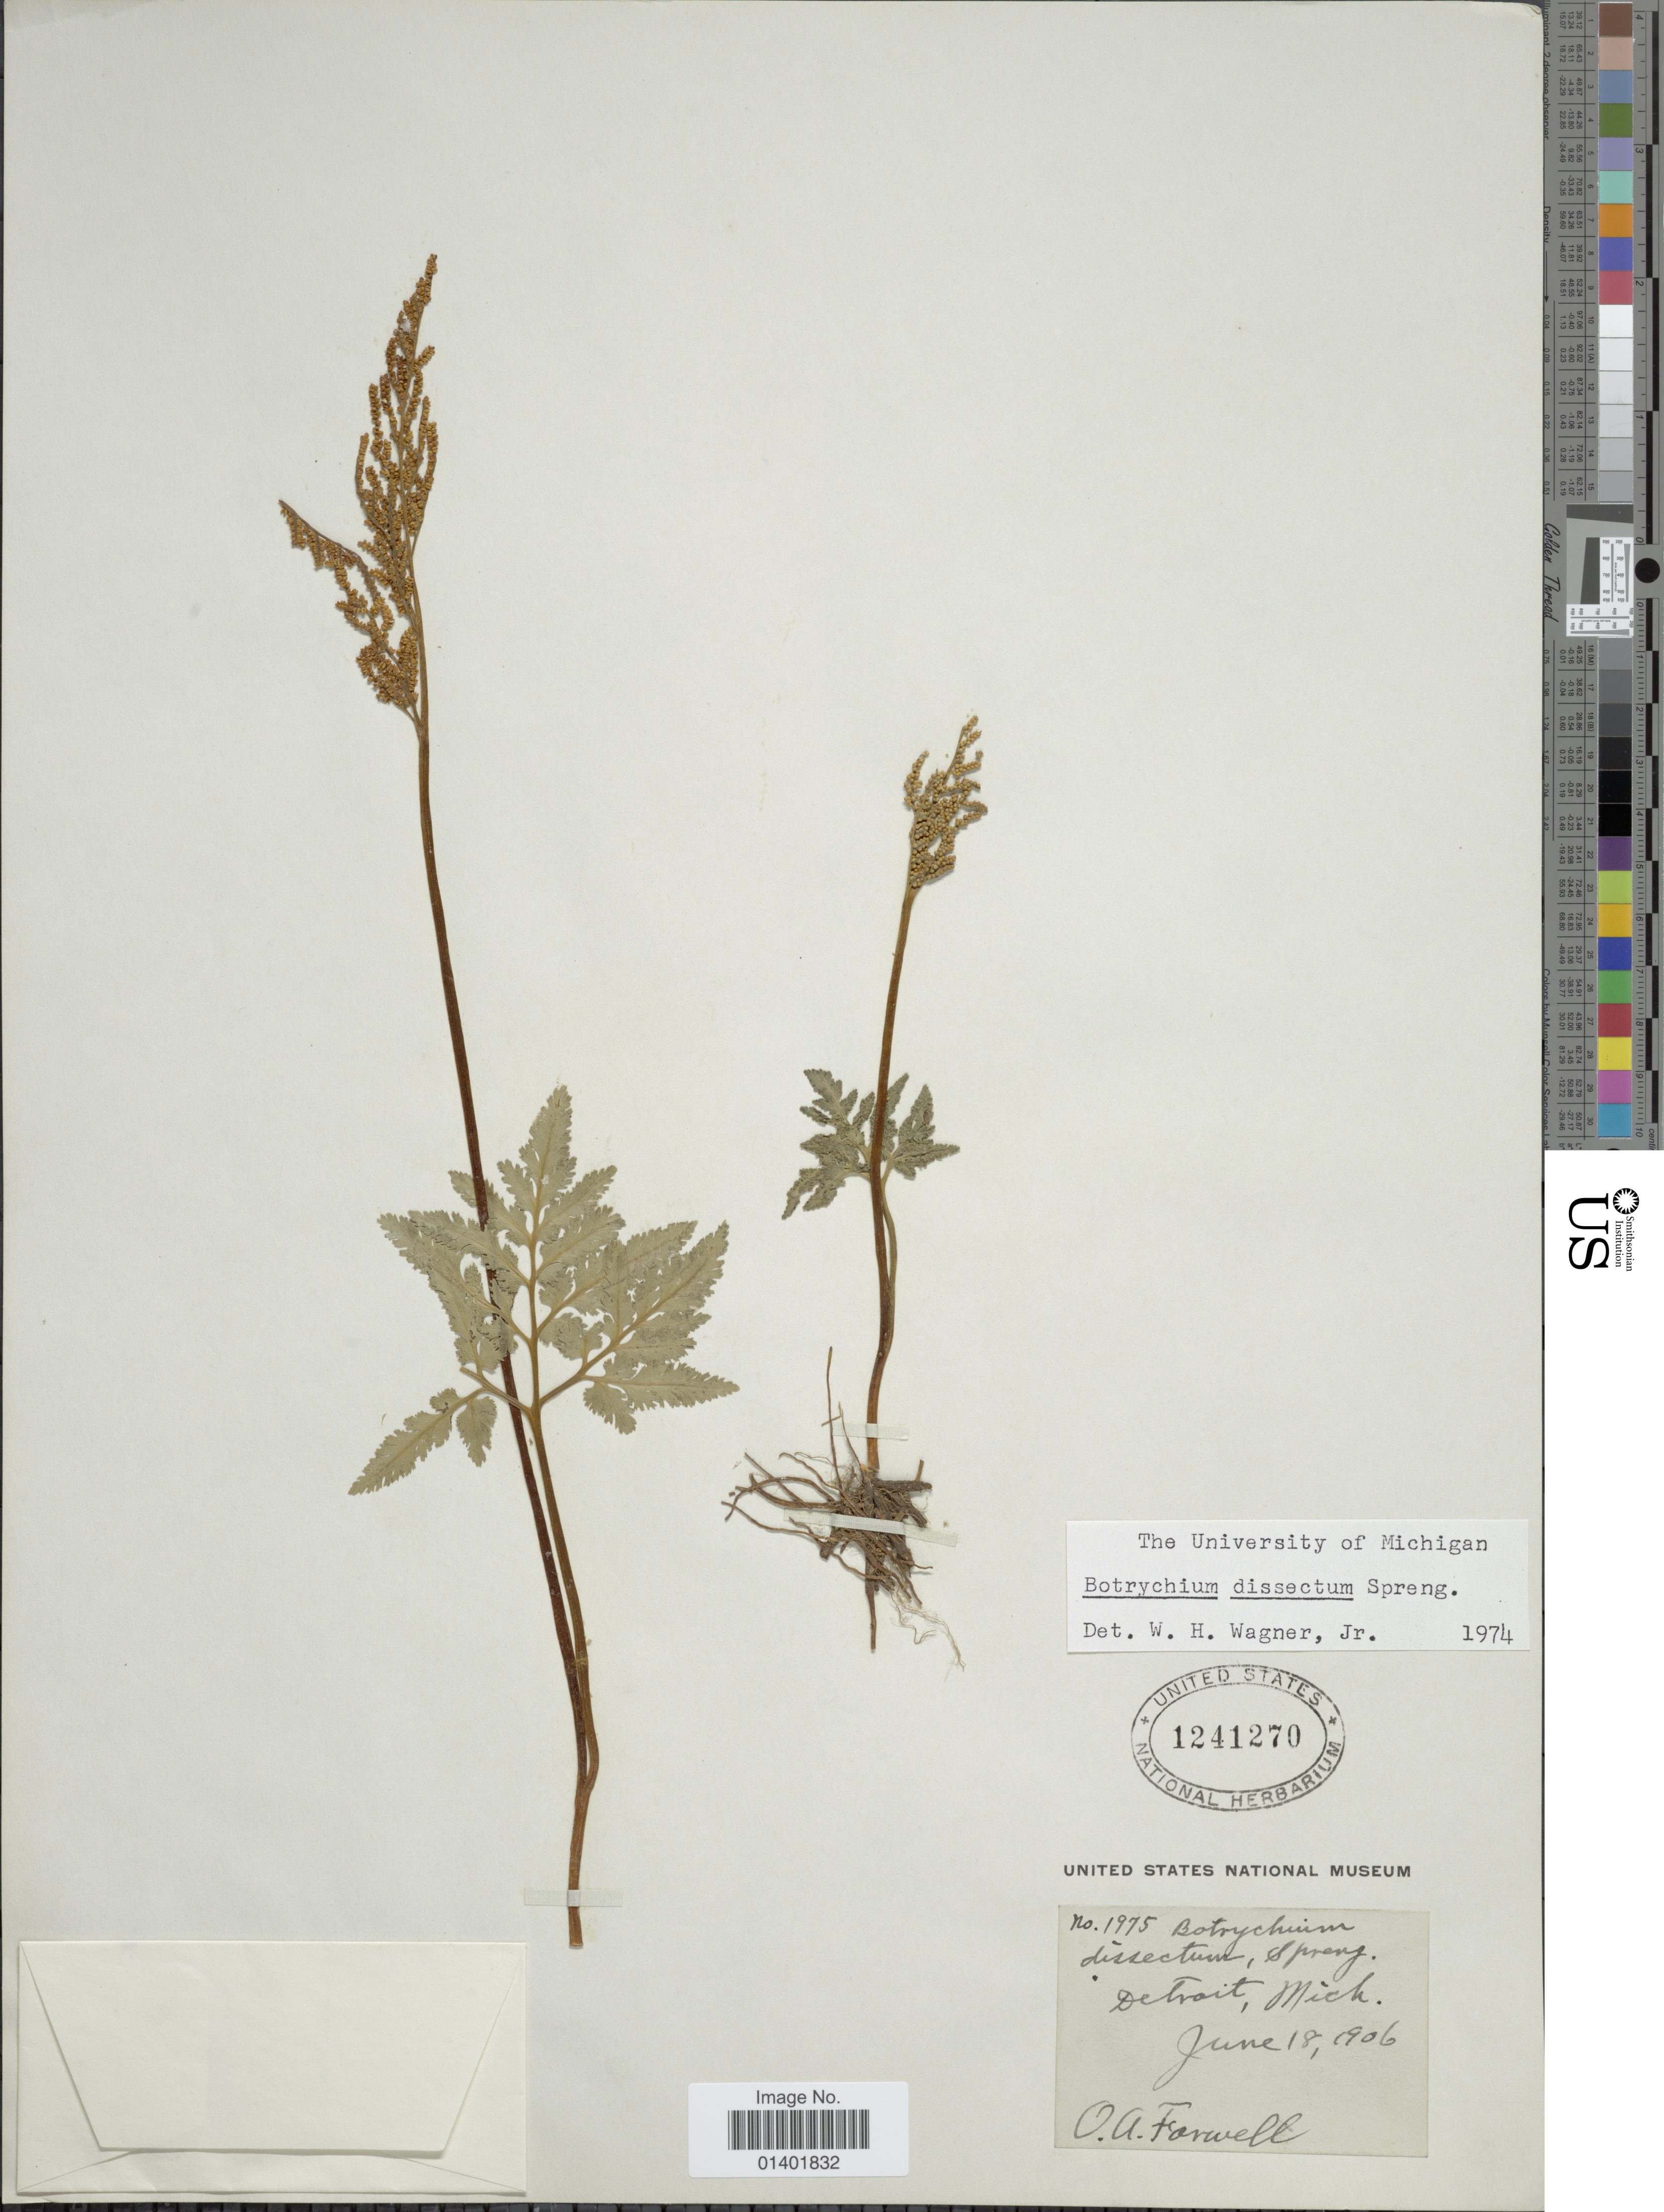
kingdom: Plantae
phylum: Tracheophyta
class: Polypodiopsida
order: Ophioglossales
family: Ophioglossaceae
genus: Botrychium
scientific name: Botrychium dissectum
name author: Spreng.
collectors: O. Farwell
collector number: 1975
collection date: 1906-06-18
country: United States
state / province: Michigan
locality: Detroit.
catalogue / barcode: US 1241270